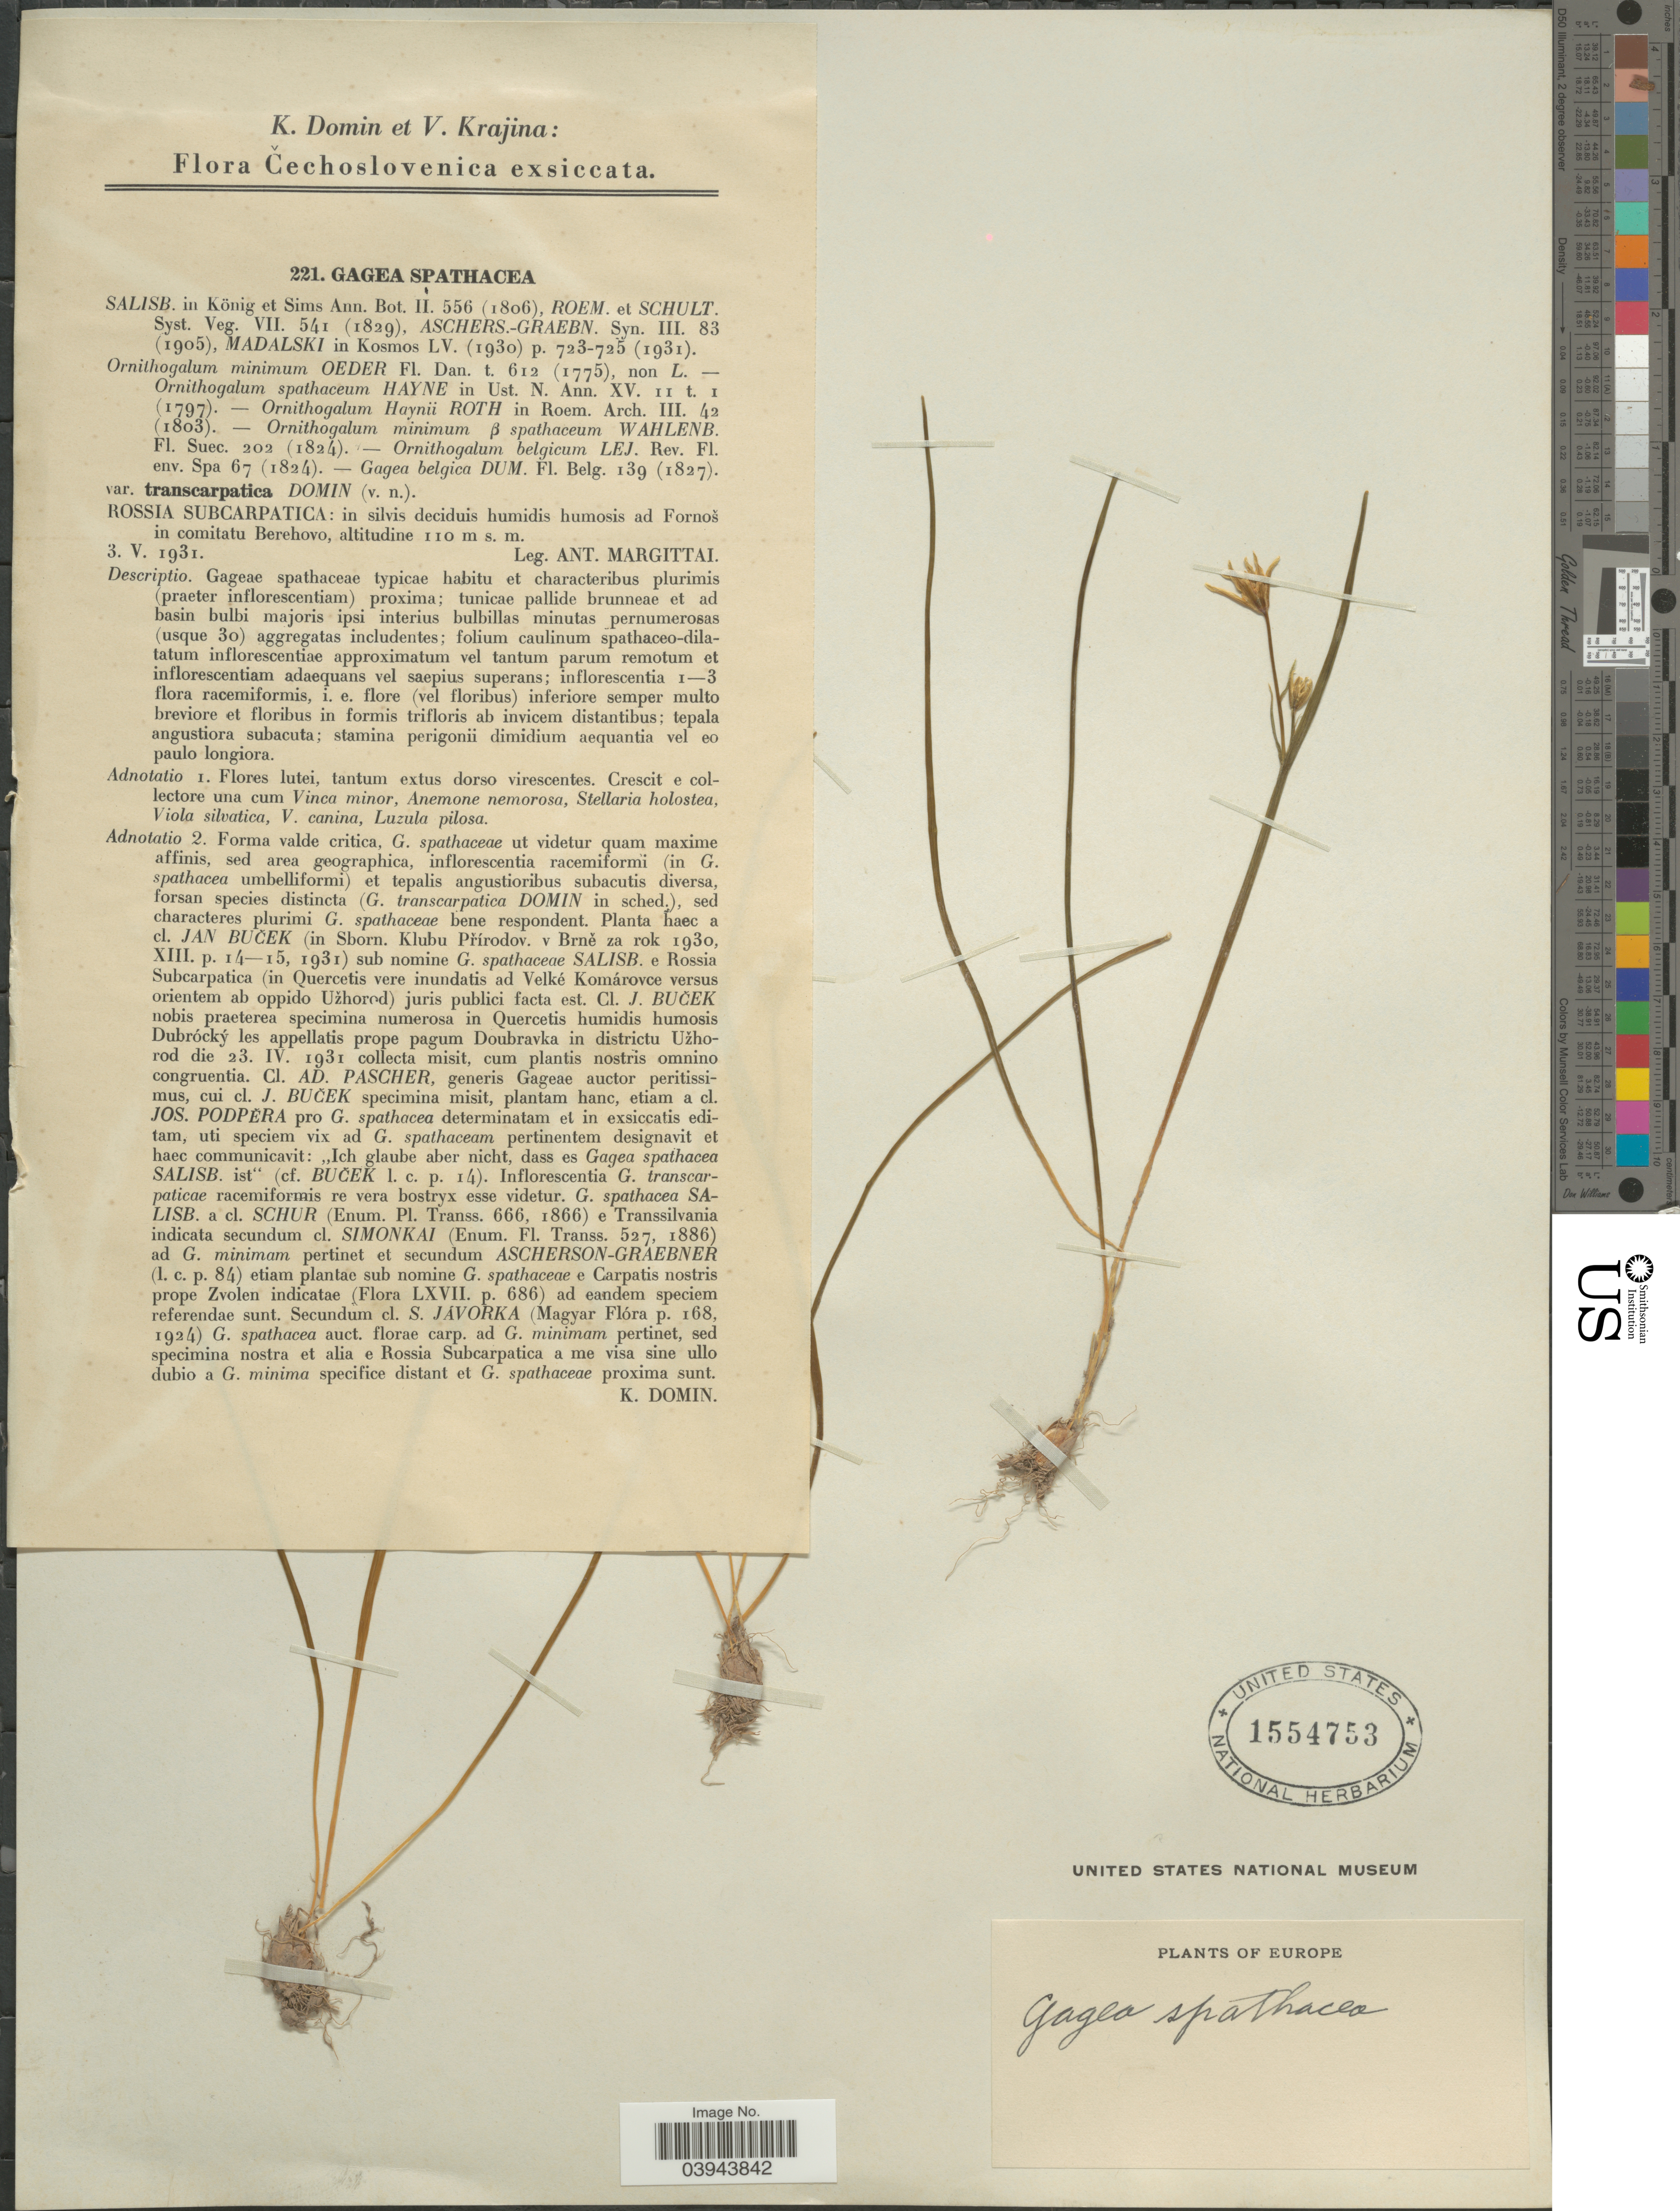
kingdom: Plantae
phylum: Tracheophyta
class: Liliopsida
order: Liliales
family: Liliaceae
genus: Gagea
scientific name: Gagea spathacea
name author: Salisb.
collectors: A. Margittai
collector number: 221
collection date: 1931-05-03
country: Ukraine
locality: Rossia Subcarpatica: in silvis deciduis humidis humosis ad Fornoš in comitatu Berehovo.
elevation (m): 110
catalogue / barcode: US 1554753